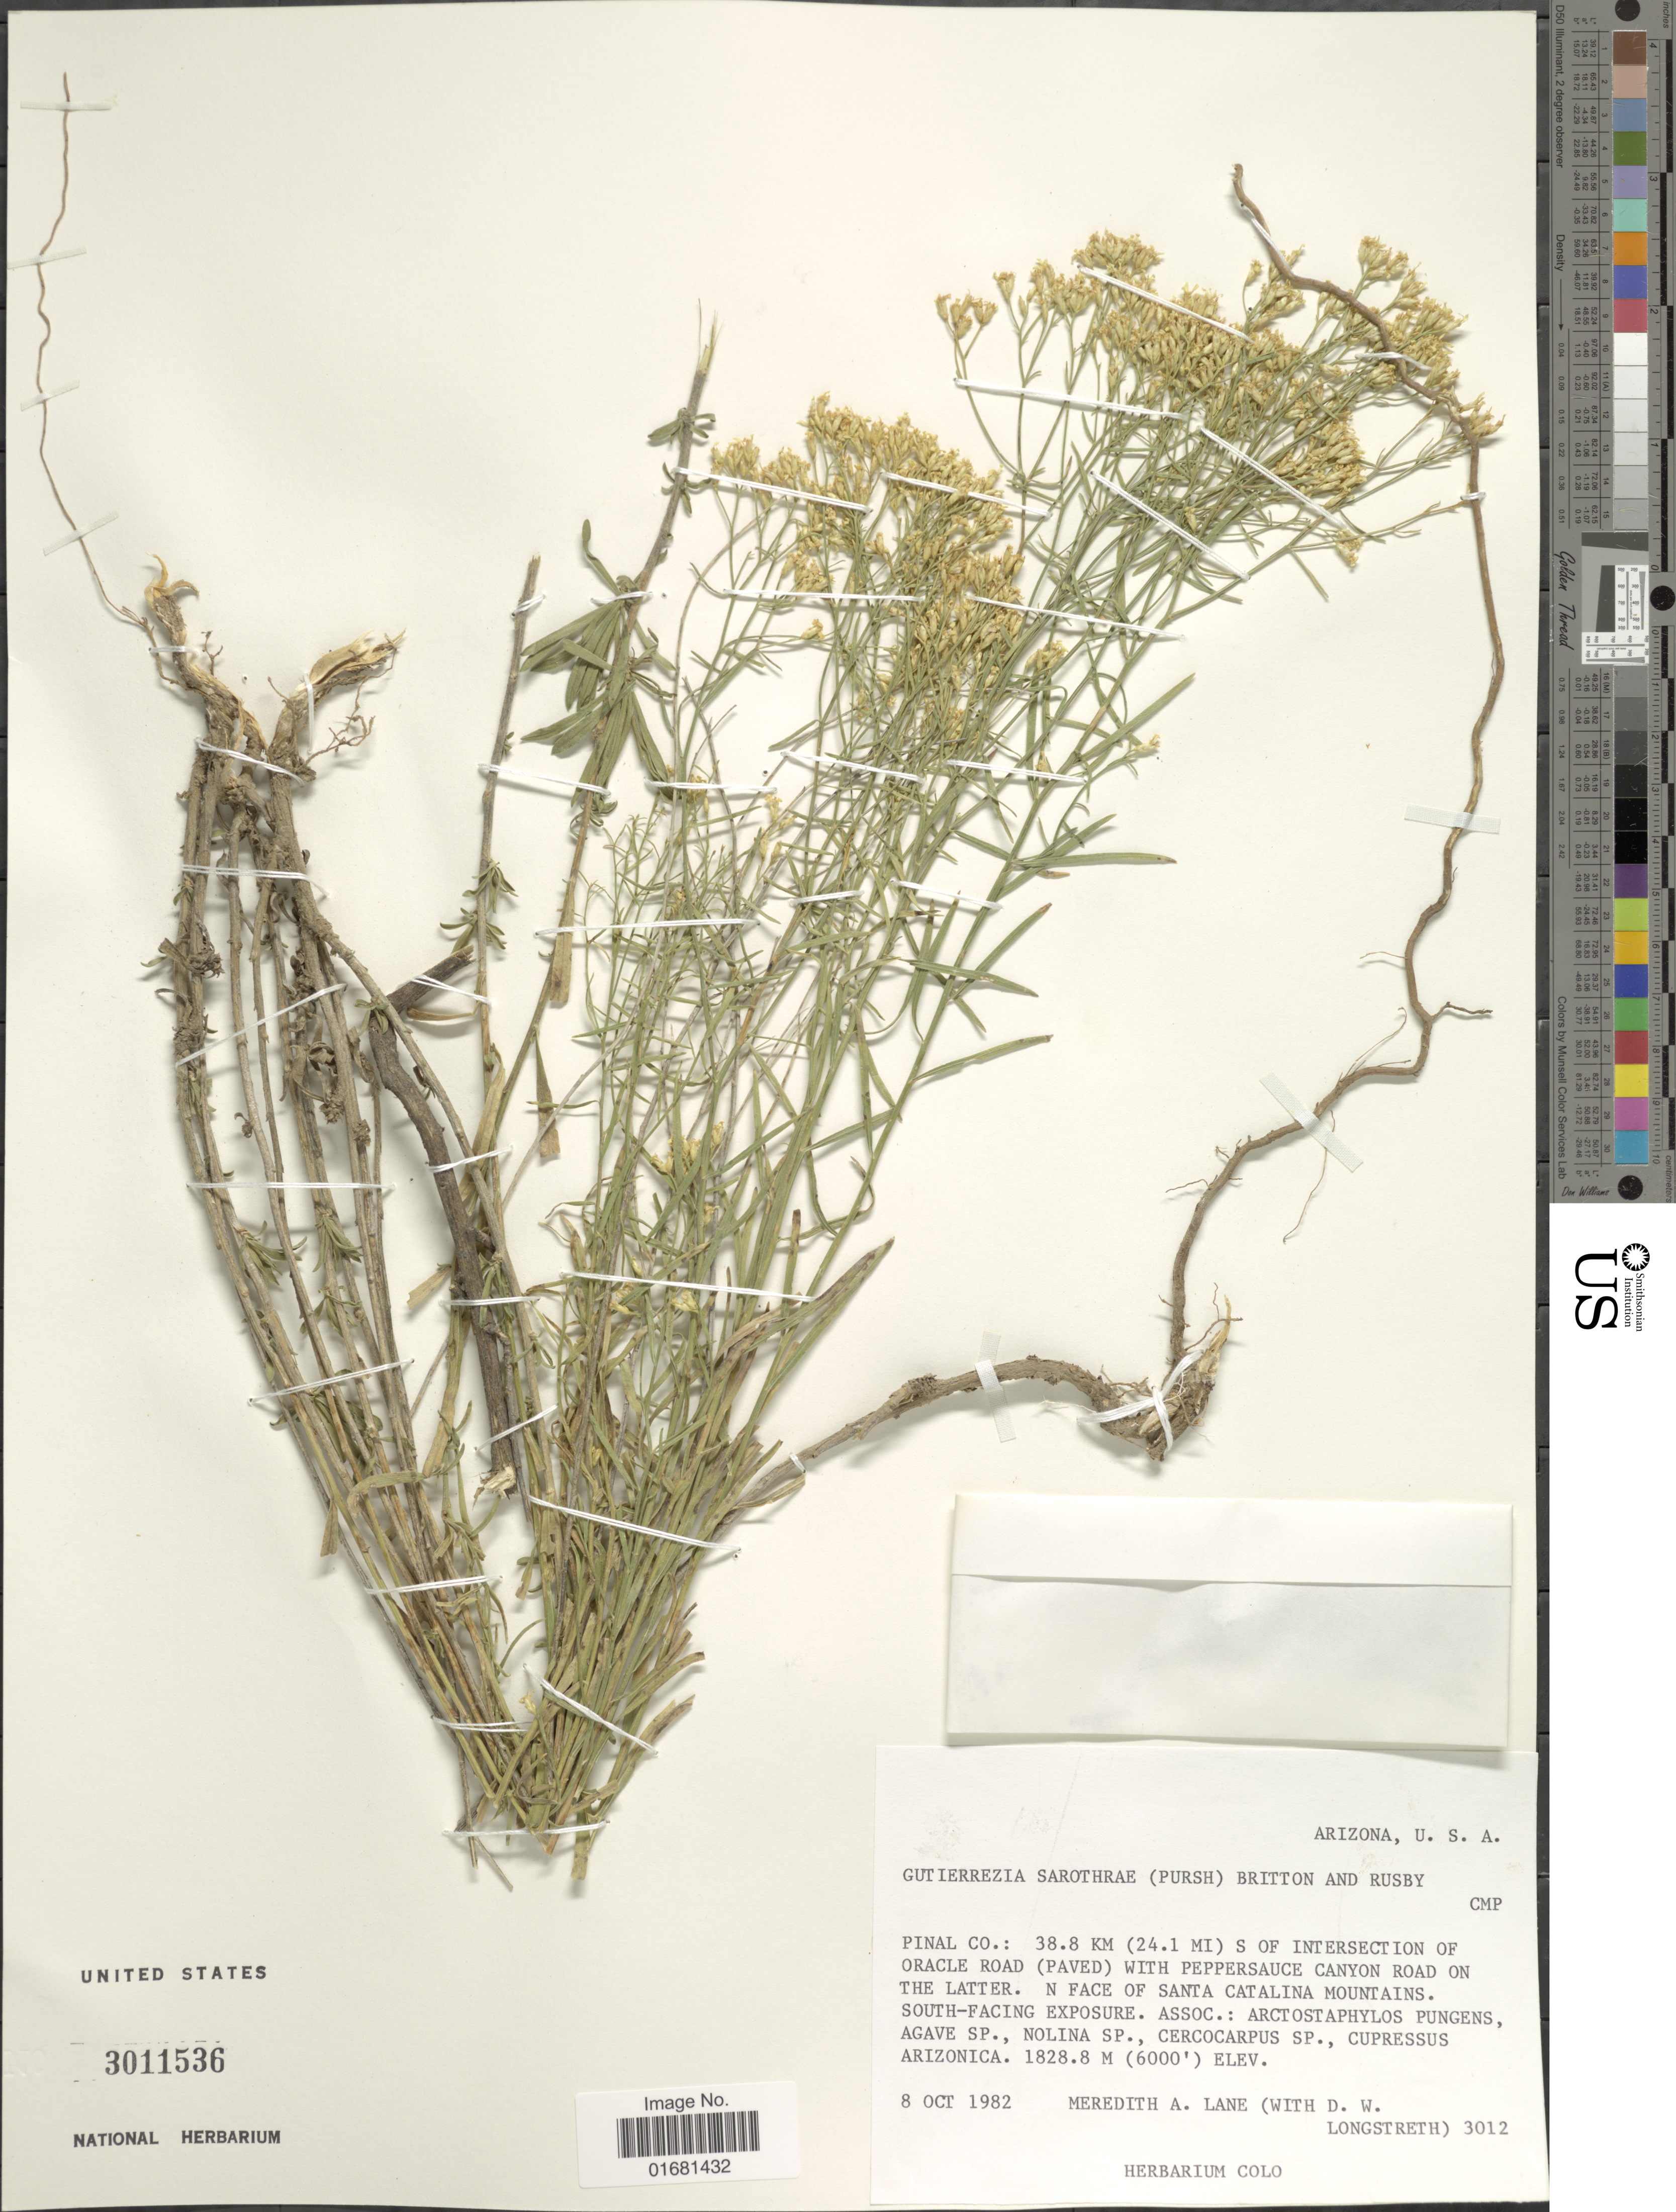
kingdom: Plantae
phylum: Tracheophyta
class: Magnoliopsida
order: Asterales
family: Asteraceae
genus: Gutierrezia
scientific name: Gutierrezia sarothrae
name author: (Pursh) Britton & Rusby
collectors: M. A. Lane & Longstreth, D. W.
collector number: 3012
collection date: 1982-10-08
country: United States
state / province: Arizona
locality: Arizona. Pinal Co.: 38.8 km (24.1 mi) S of Intersection of Oracle Road (paved) with Peppersauce canyon road on the latter. N face of Santa Catalina Mountains. South-facing exposure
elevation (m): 1829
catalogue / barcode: US 3011536